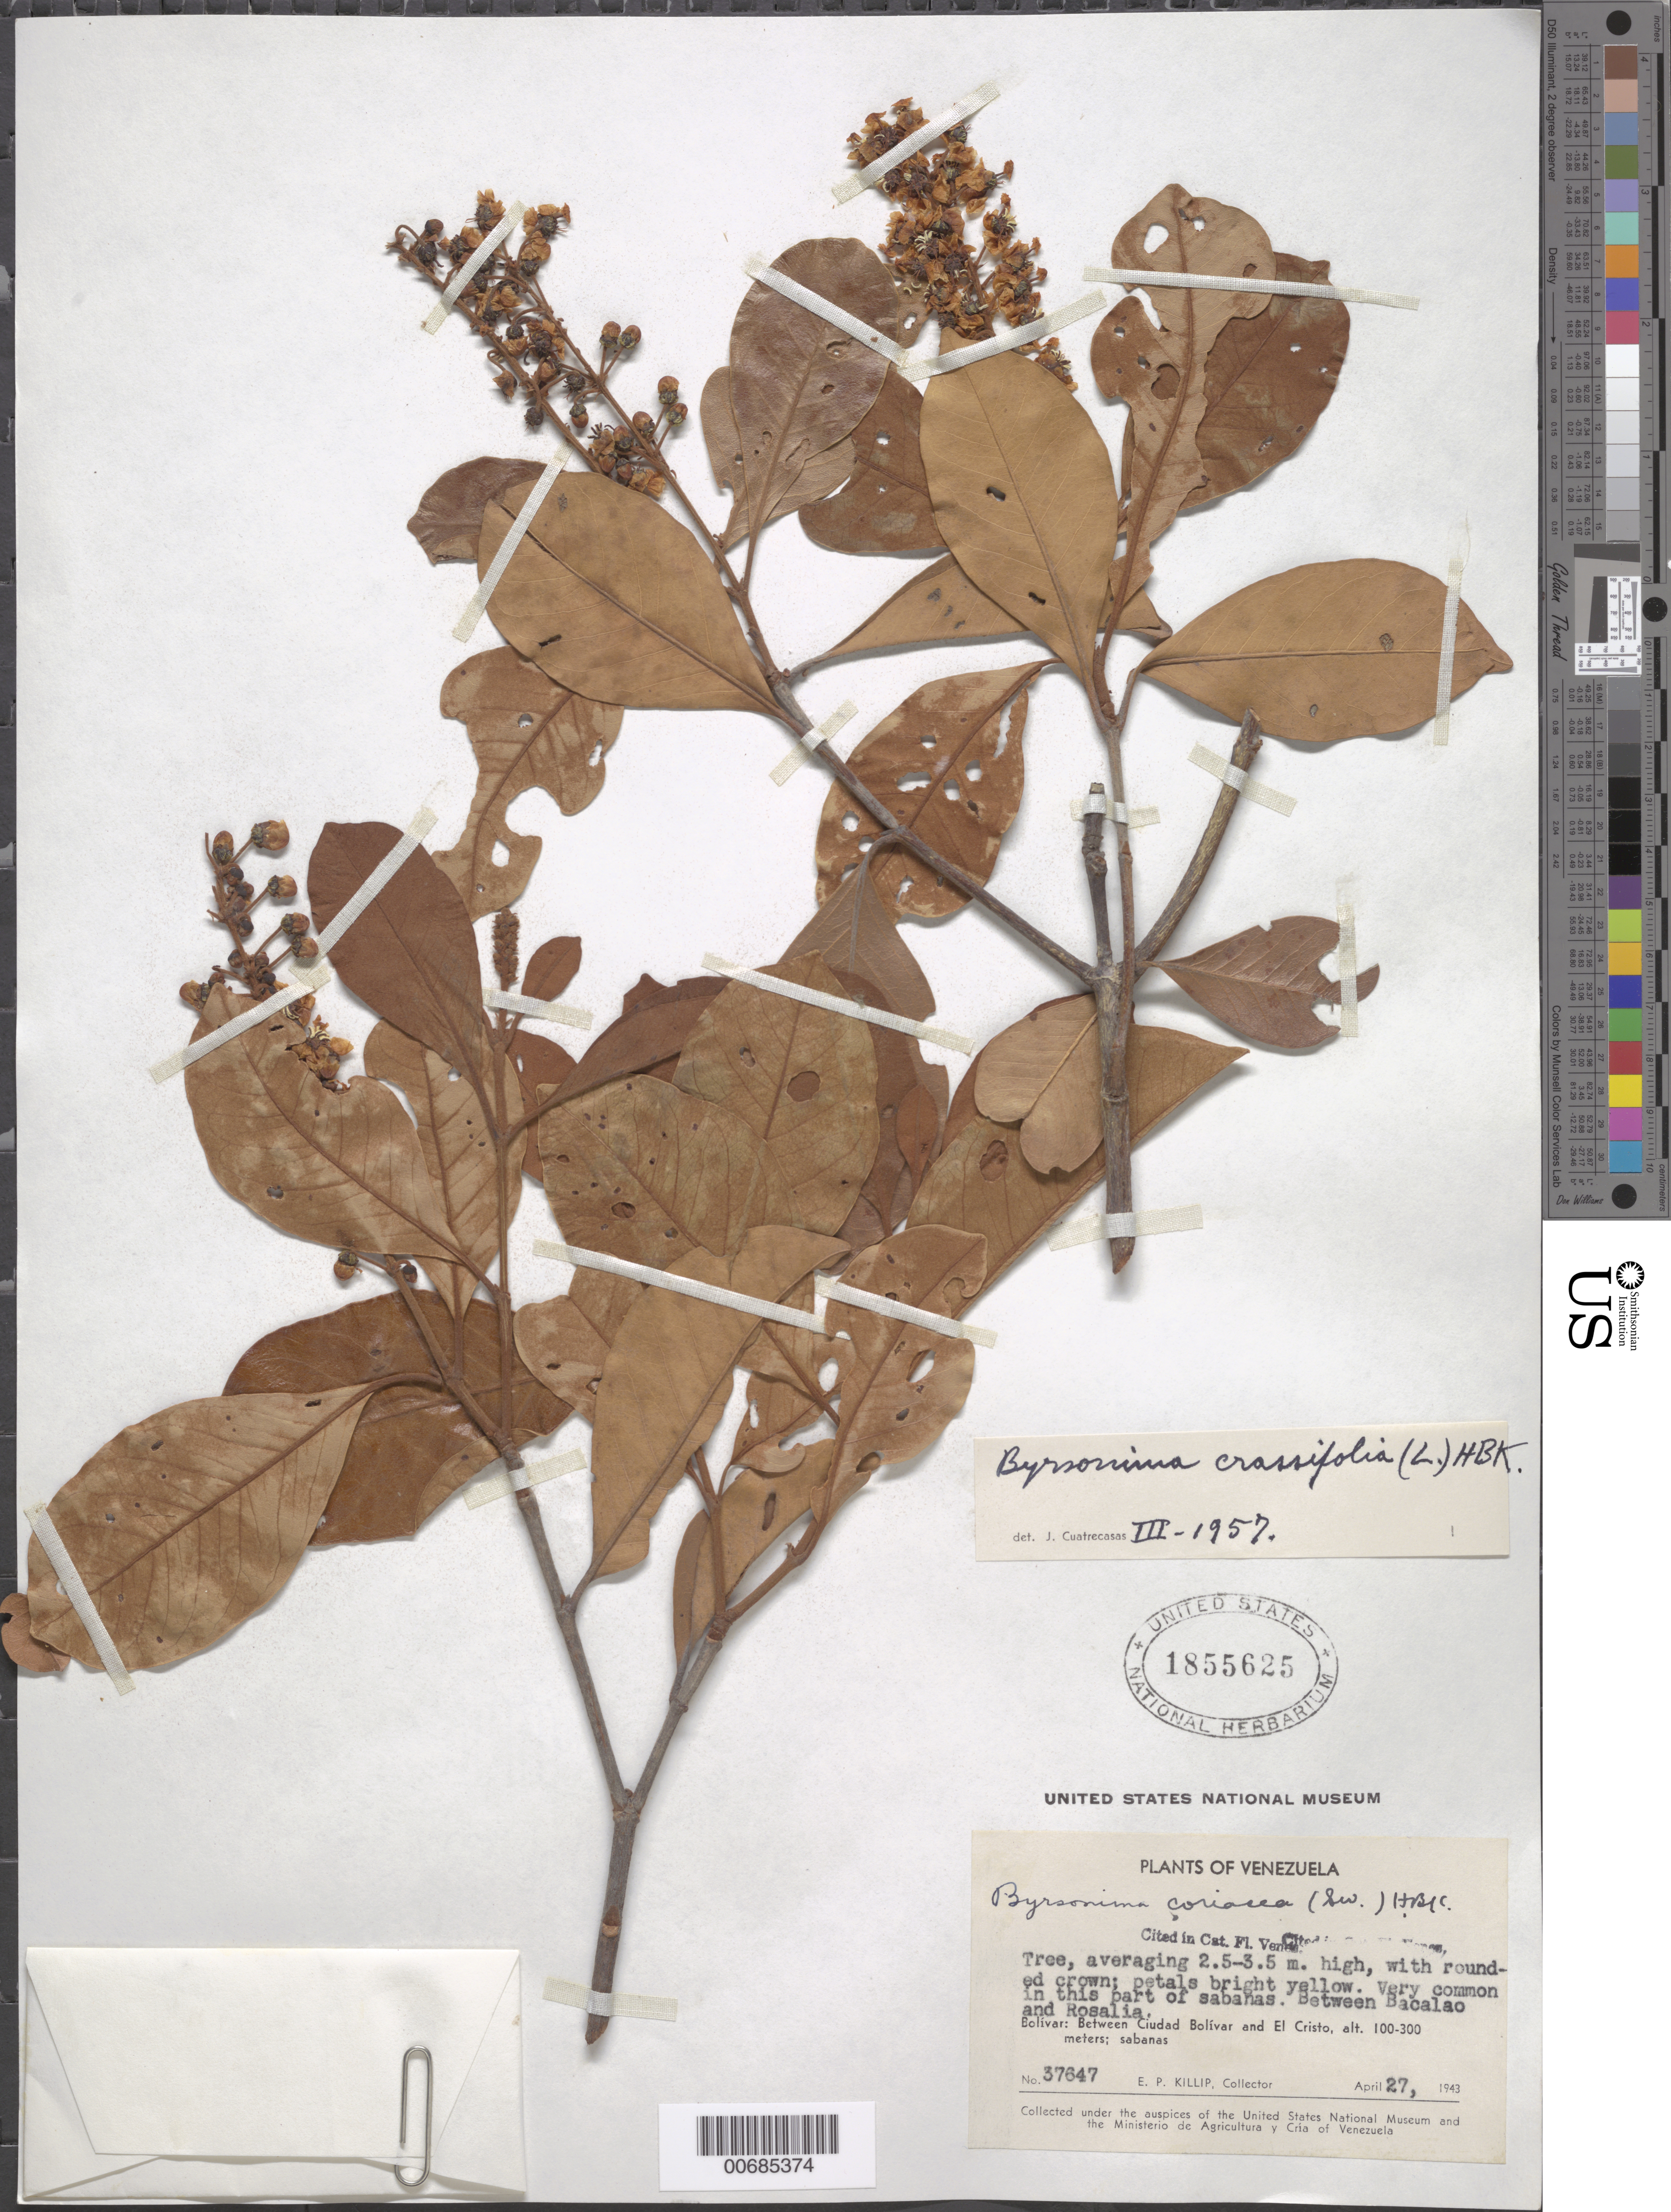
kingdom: Plantae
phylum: Tracheophyta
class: Magnoliopsida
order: Malpighiales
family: Malpighiaceae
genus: Byrsonima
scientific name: Byrsonima crassifolia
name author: (L.) Kunth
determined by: Cuatrecasas, J.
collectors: E. P. Killip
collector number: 37647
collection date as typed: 27-Apr-43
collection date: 1943-04-27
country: Venezuela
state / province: Bolívar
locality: Bacalao to Santa Rosalia; between Ciudad Bolívar and El Cristo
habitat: Savanna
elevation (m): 100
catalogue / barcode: US 1855625